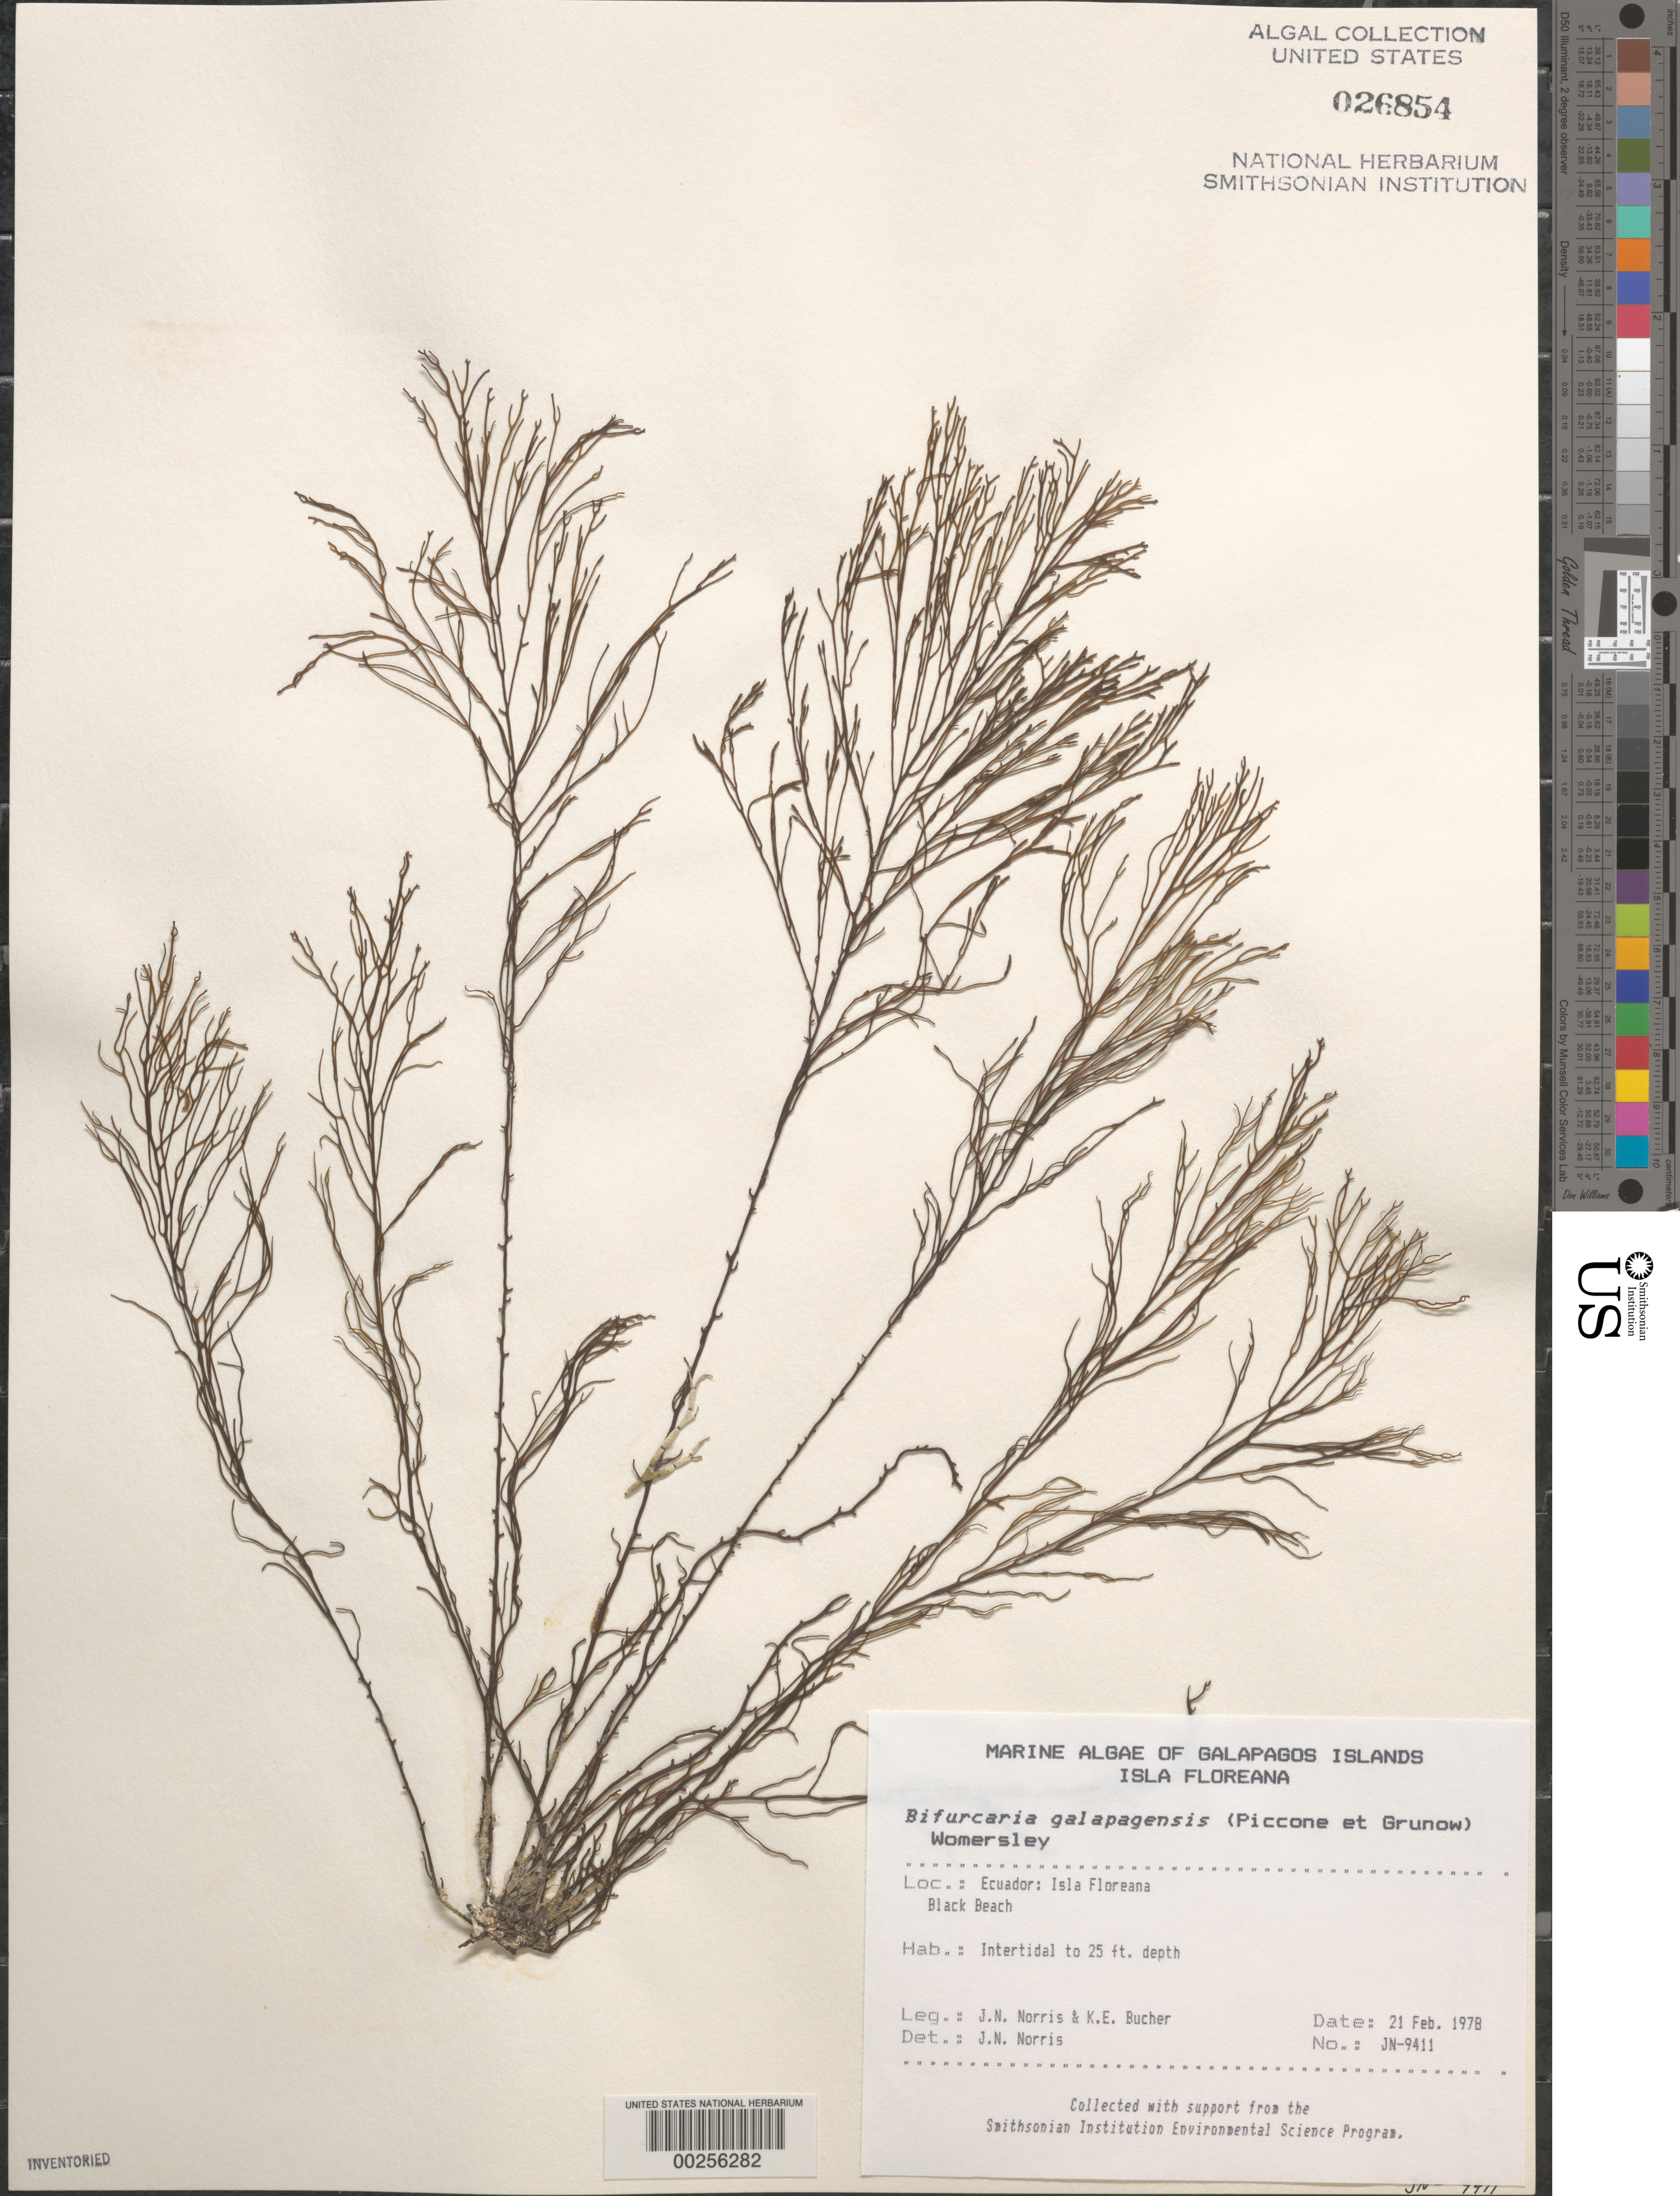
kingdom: Chromista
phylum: Ochrophyta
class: Phaeophyceae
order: Fucales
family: Sargassaceae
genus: Bifurcaria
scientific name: Bifurcaria galapagensis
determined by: Norris, James N.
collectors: J. N. Norris & K. E. Bucher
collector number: JN-9411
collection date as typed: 21 Feb 1978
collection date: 1978-02-21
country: Ecuador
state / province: Colón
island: Floreana [Charles, Santa Maria]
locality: Black Beach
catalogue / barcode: US 26854